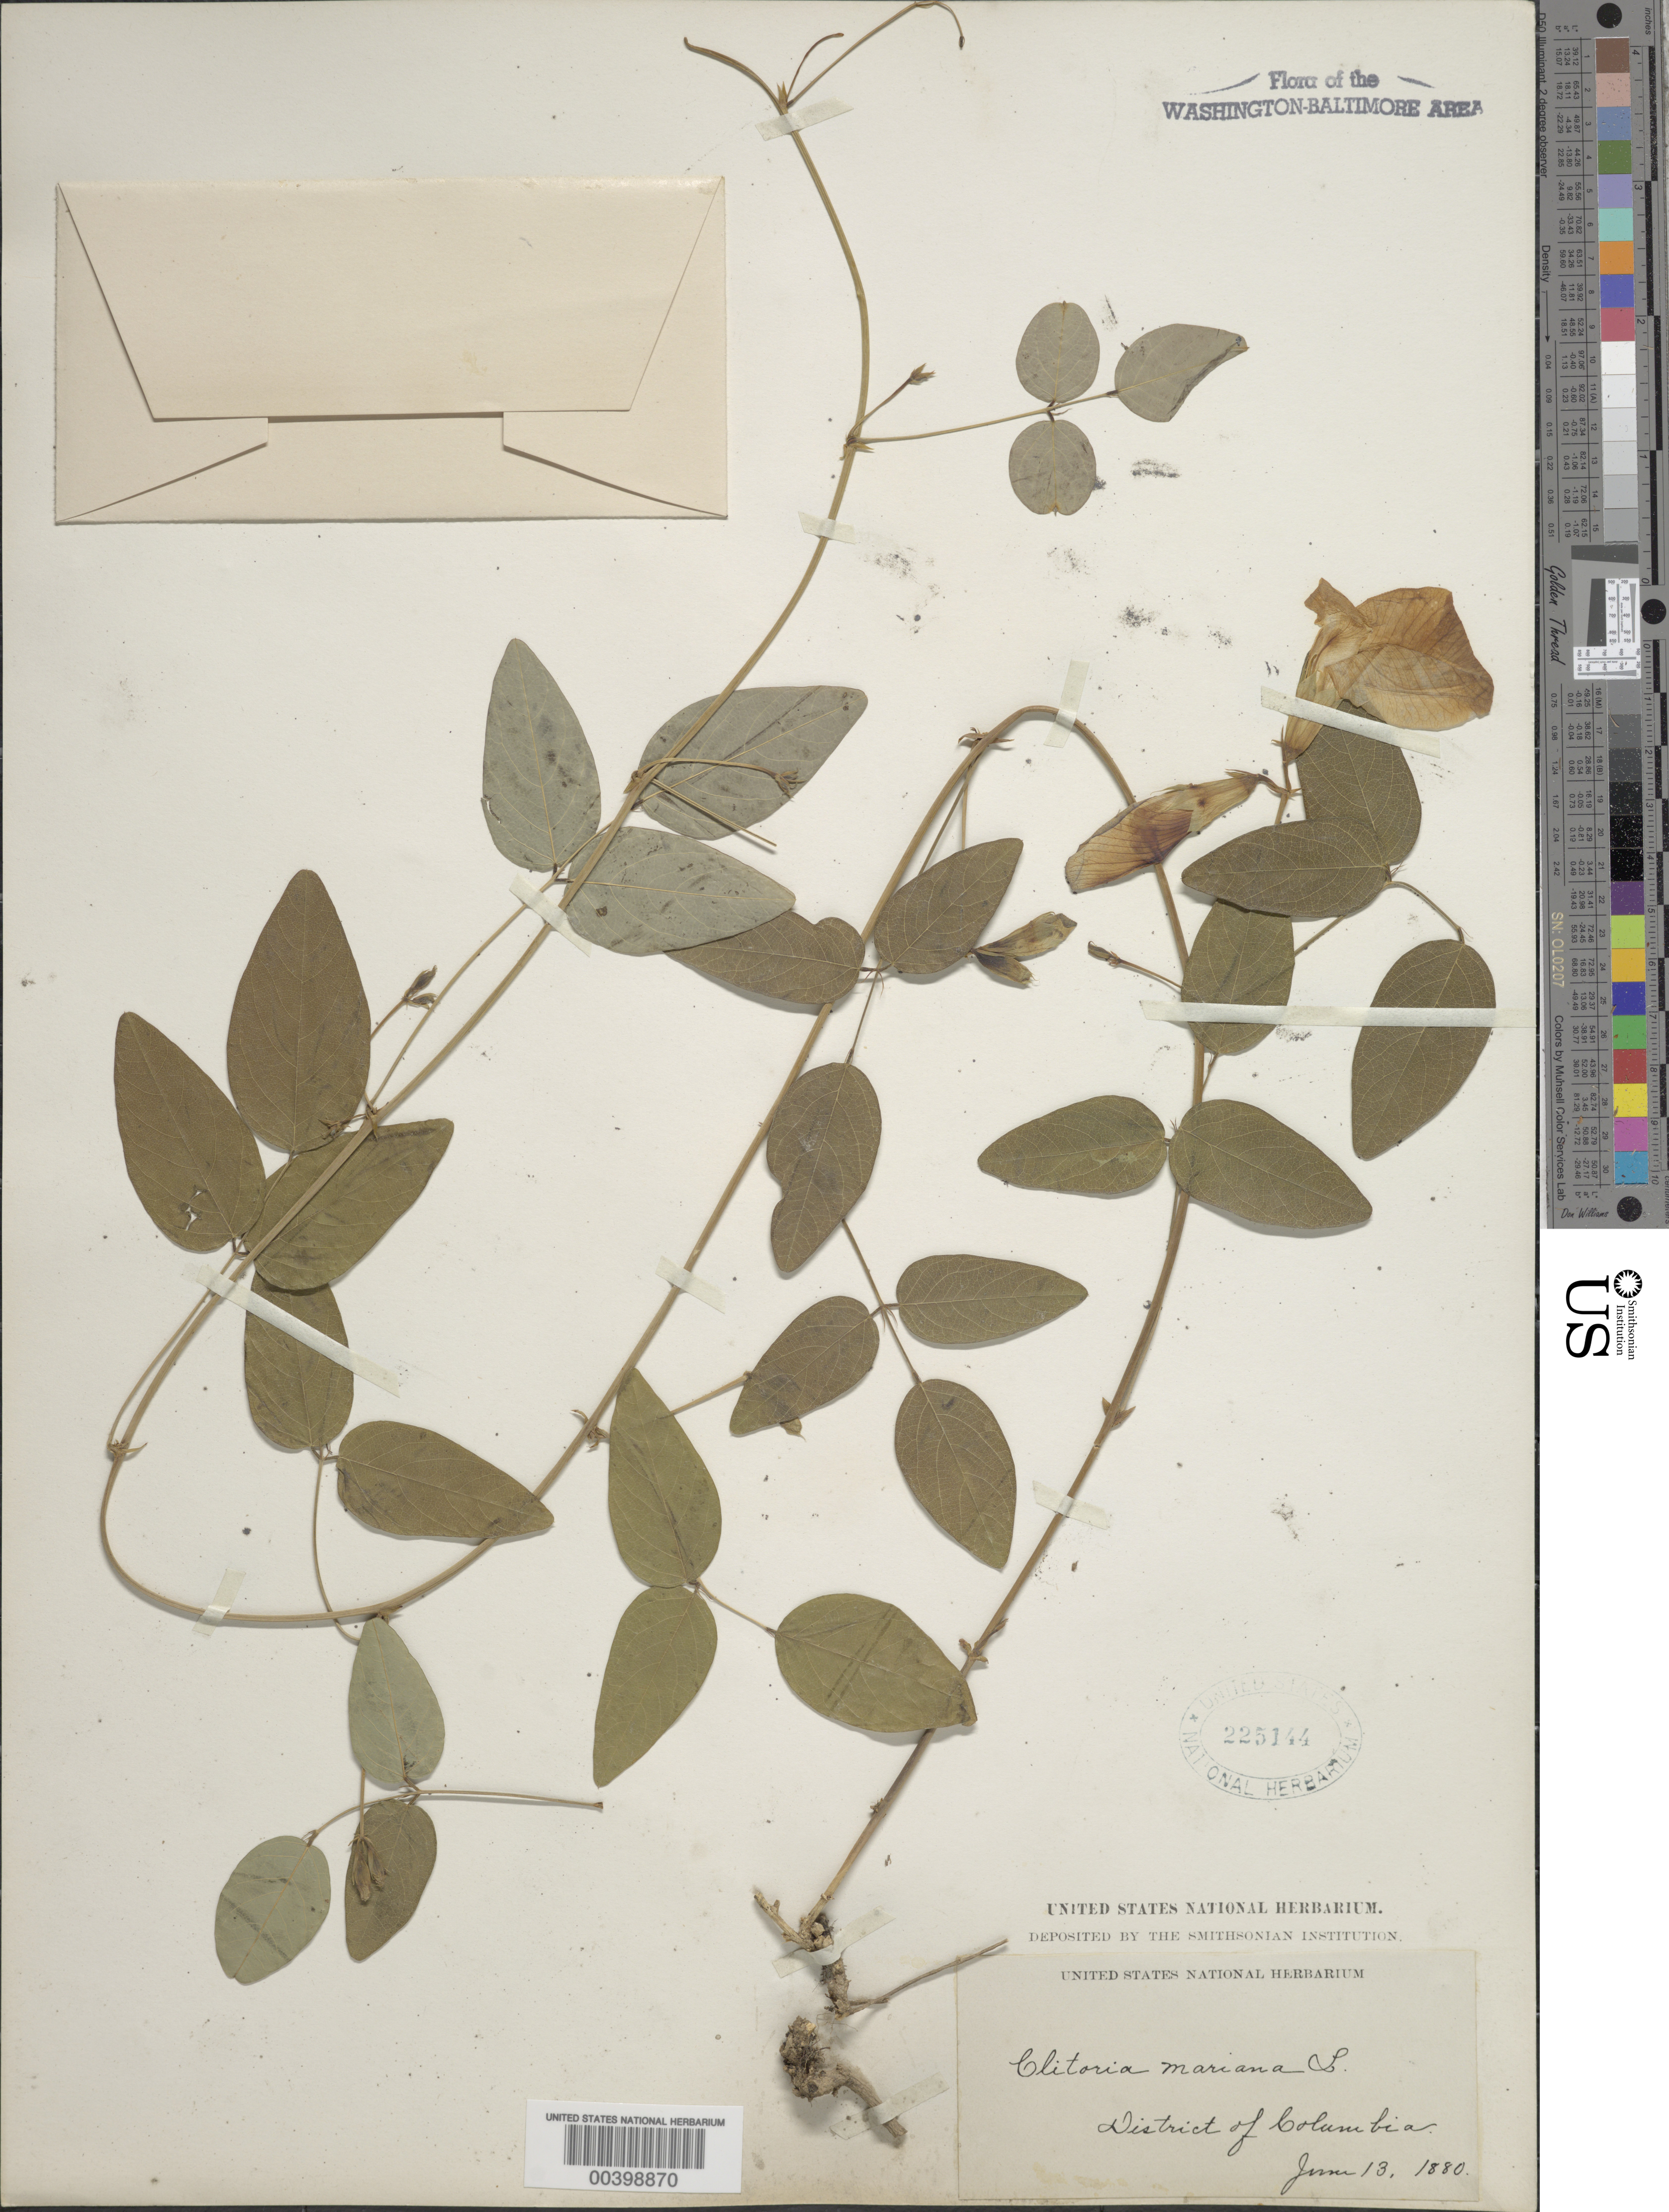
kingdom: Plantae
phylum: Tracheophyta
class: Magnoliopsida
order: Fabales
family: Fabaceae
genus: Clitoria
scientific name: Clitoria mariana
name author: L.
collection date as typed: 13 Jun 1880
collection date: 1880-06-13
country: United States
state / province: District of Columbia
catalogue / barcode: US 225144